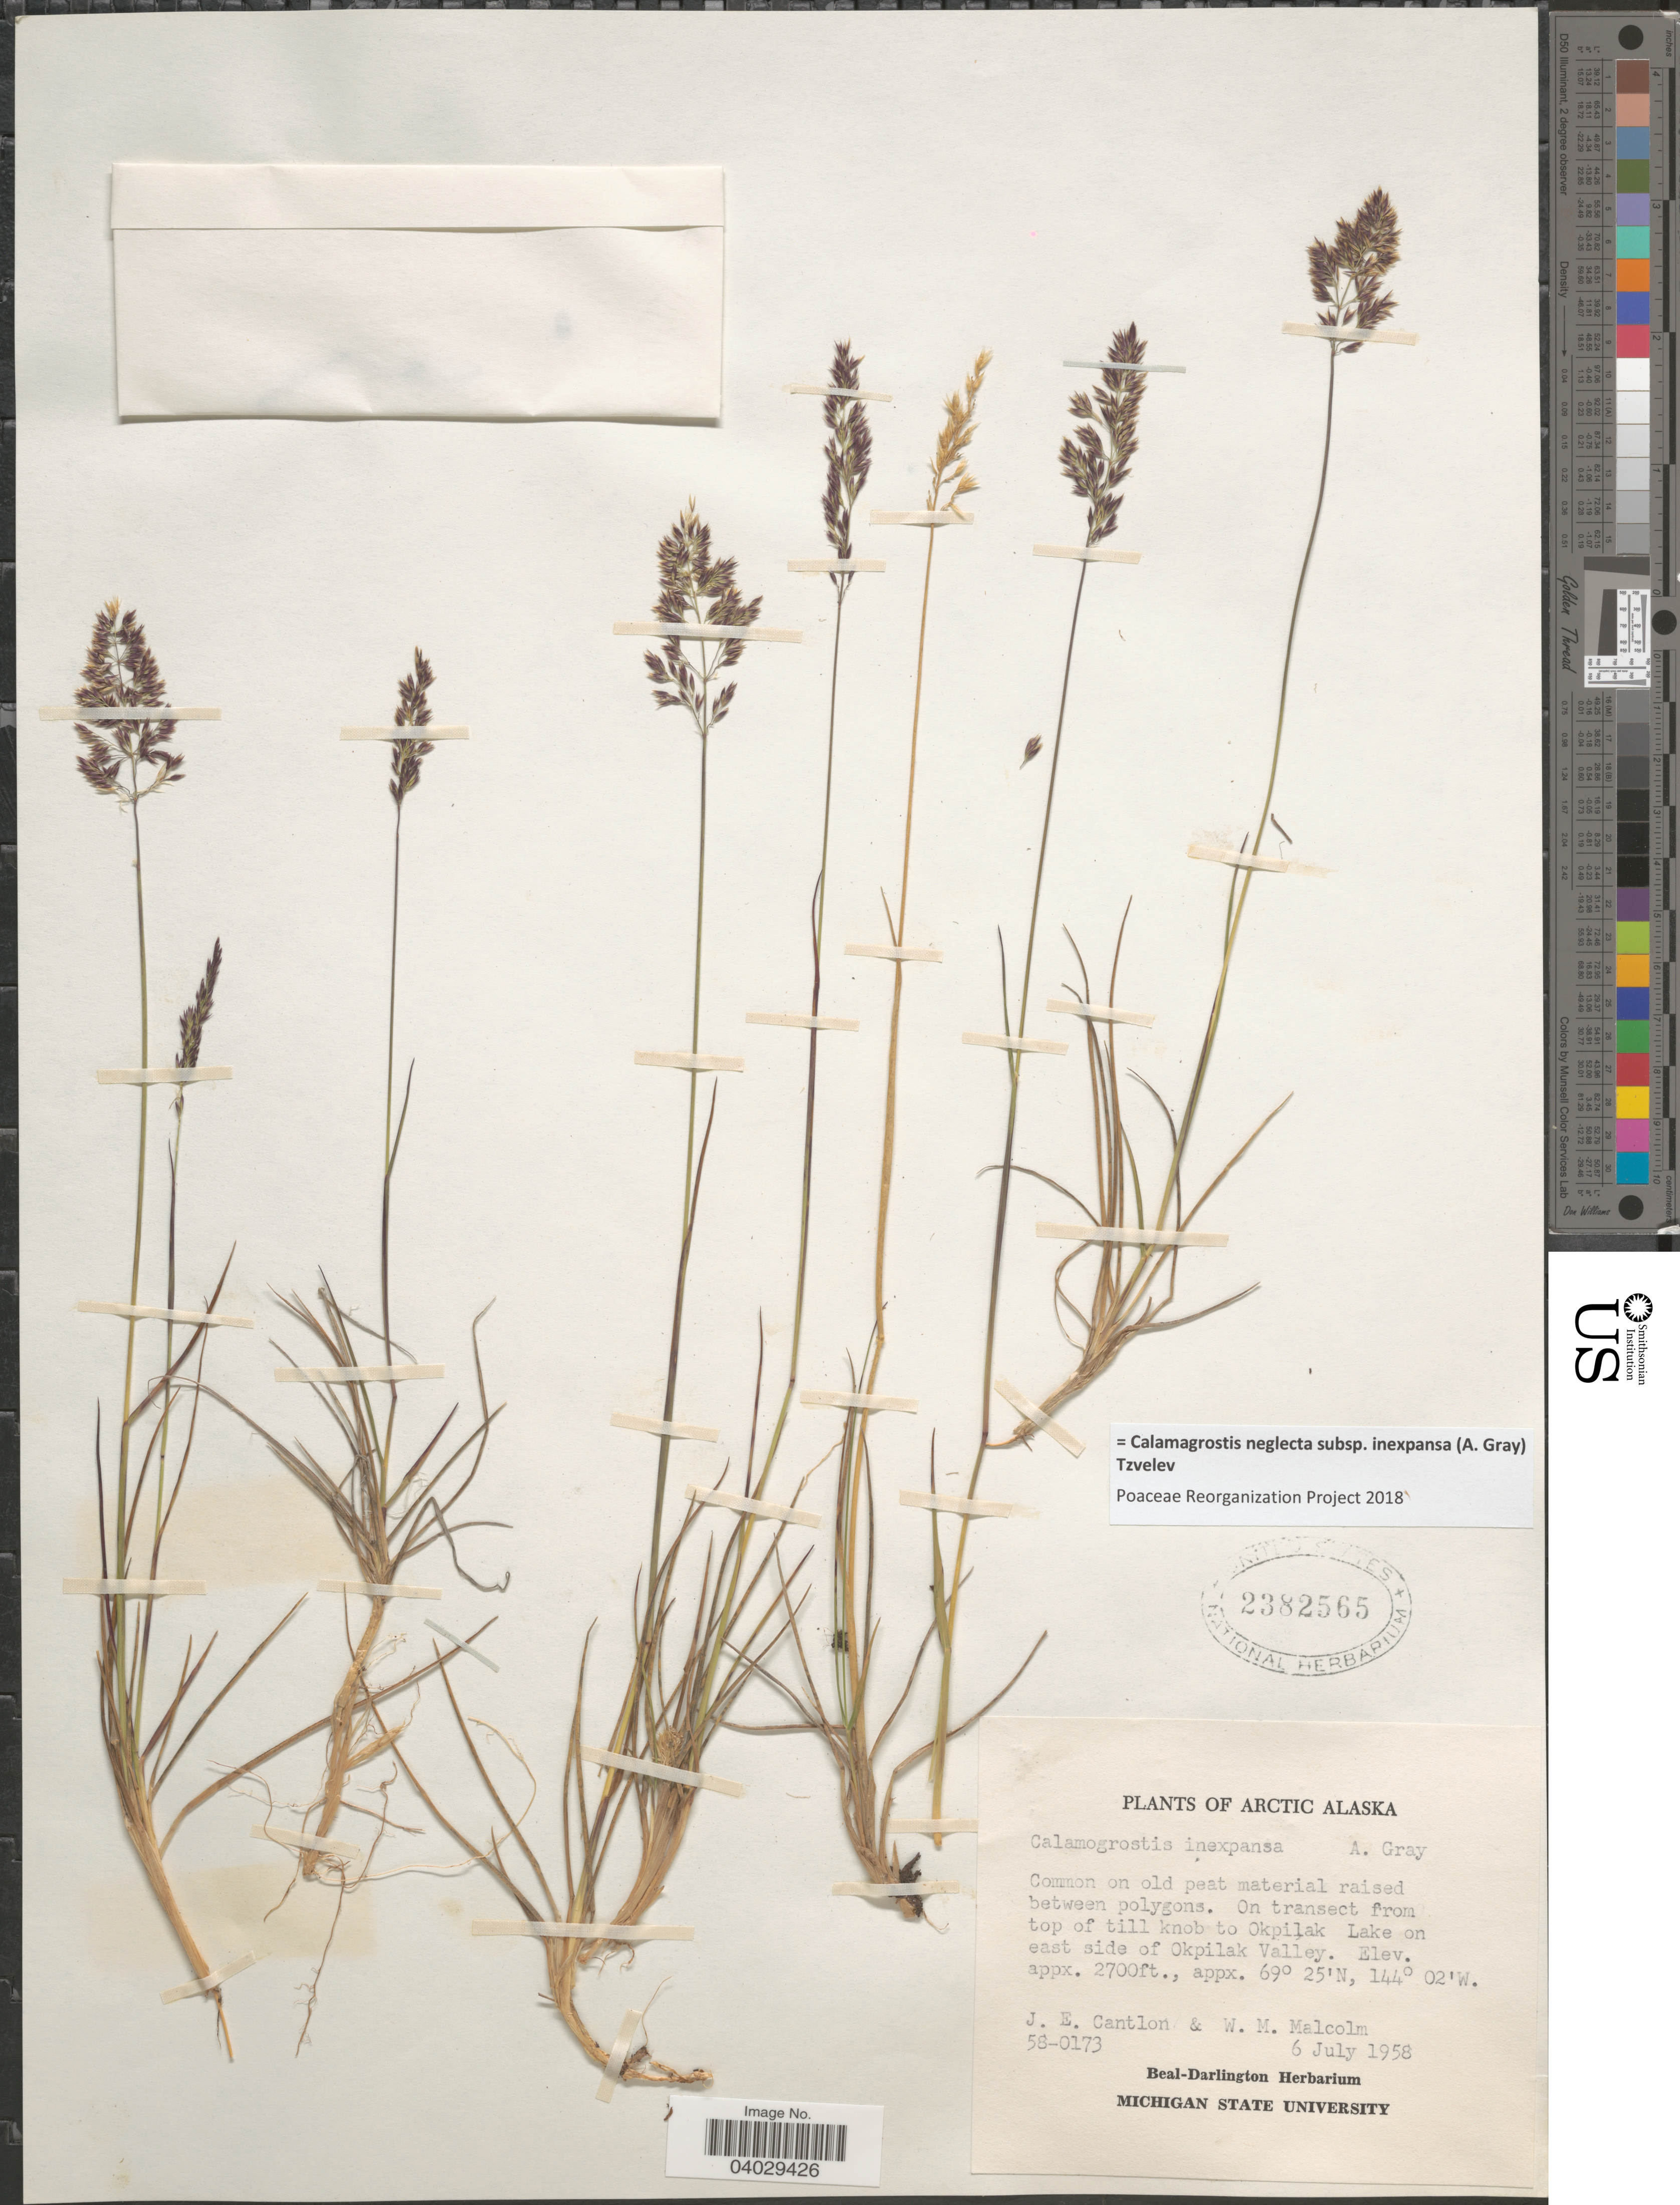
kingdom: Plantae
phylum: Tracheophyta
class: Liliopsida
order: Poales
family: Poaceae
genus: Calamagrostis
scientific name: Calamagrostis neglecta subsp. inexpansa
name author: (A. Gray) Tzvelev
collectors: J. Cantlon & W. Malcolm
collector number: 58-0173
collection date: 1958-07-06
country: United States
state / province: Alaska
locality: Arctic Alaska. On transect from top of till knob to Okpilak Lake on east side of Okpilak Valley.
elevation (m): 823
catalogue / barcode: US 2382565